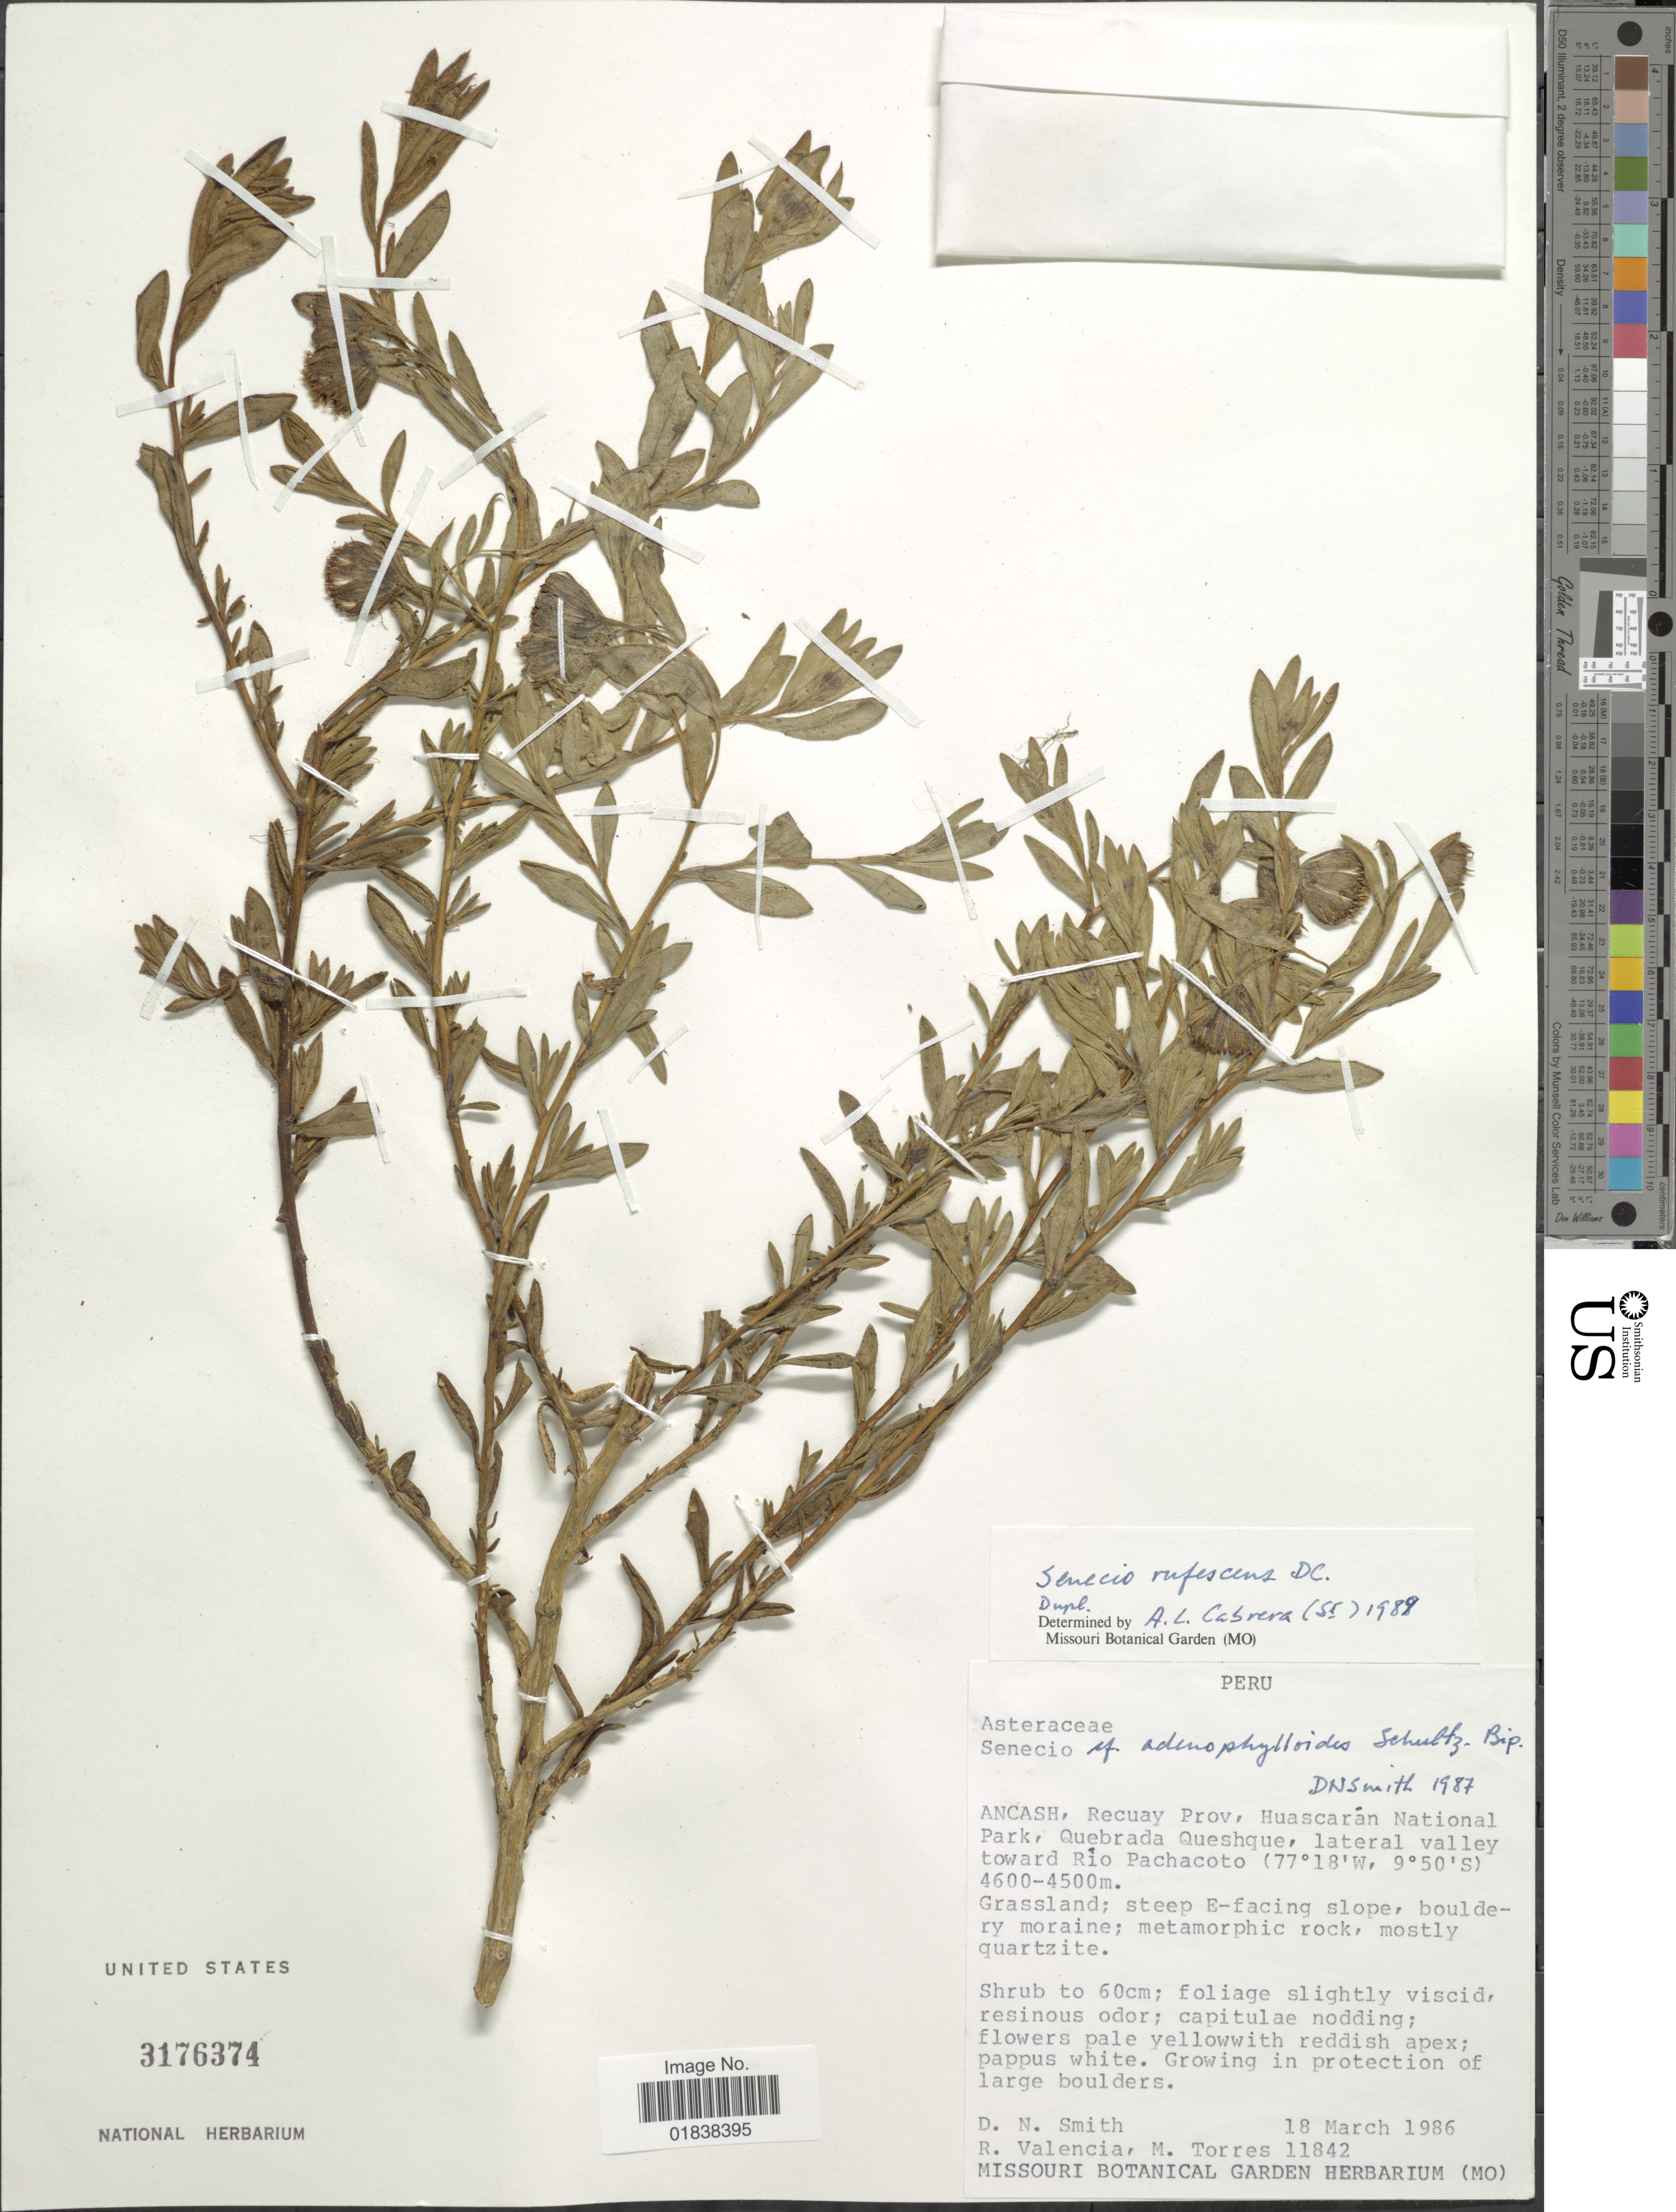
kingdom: Plantae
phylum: Tracheophyta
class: Magnoliopsida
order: Asterales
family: Asteraceae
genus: Senecio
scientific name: Senecio rufescens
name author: DC.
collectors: D. Smith, R. Valencia & M. Torres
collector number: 11842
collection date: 1986-03-18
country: Peru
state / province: Ancash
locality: Recuay Prov., Huascaran National Park, Quebrada Queshque, lateral valley toward Rio Pachacoto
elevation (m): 4500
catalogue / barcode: US 3176374